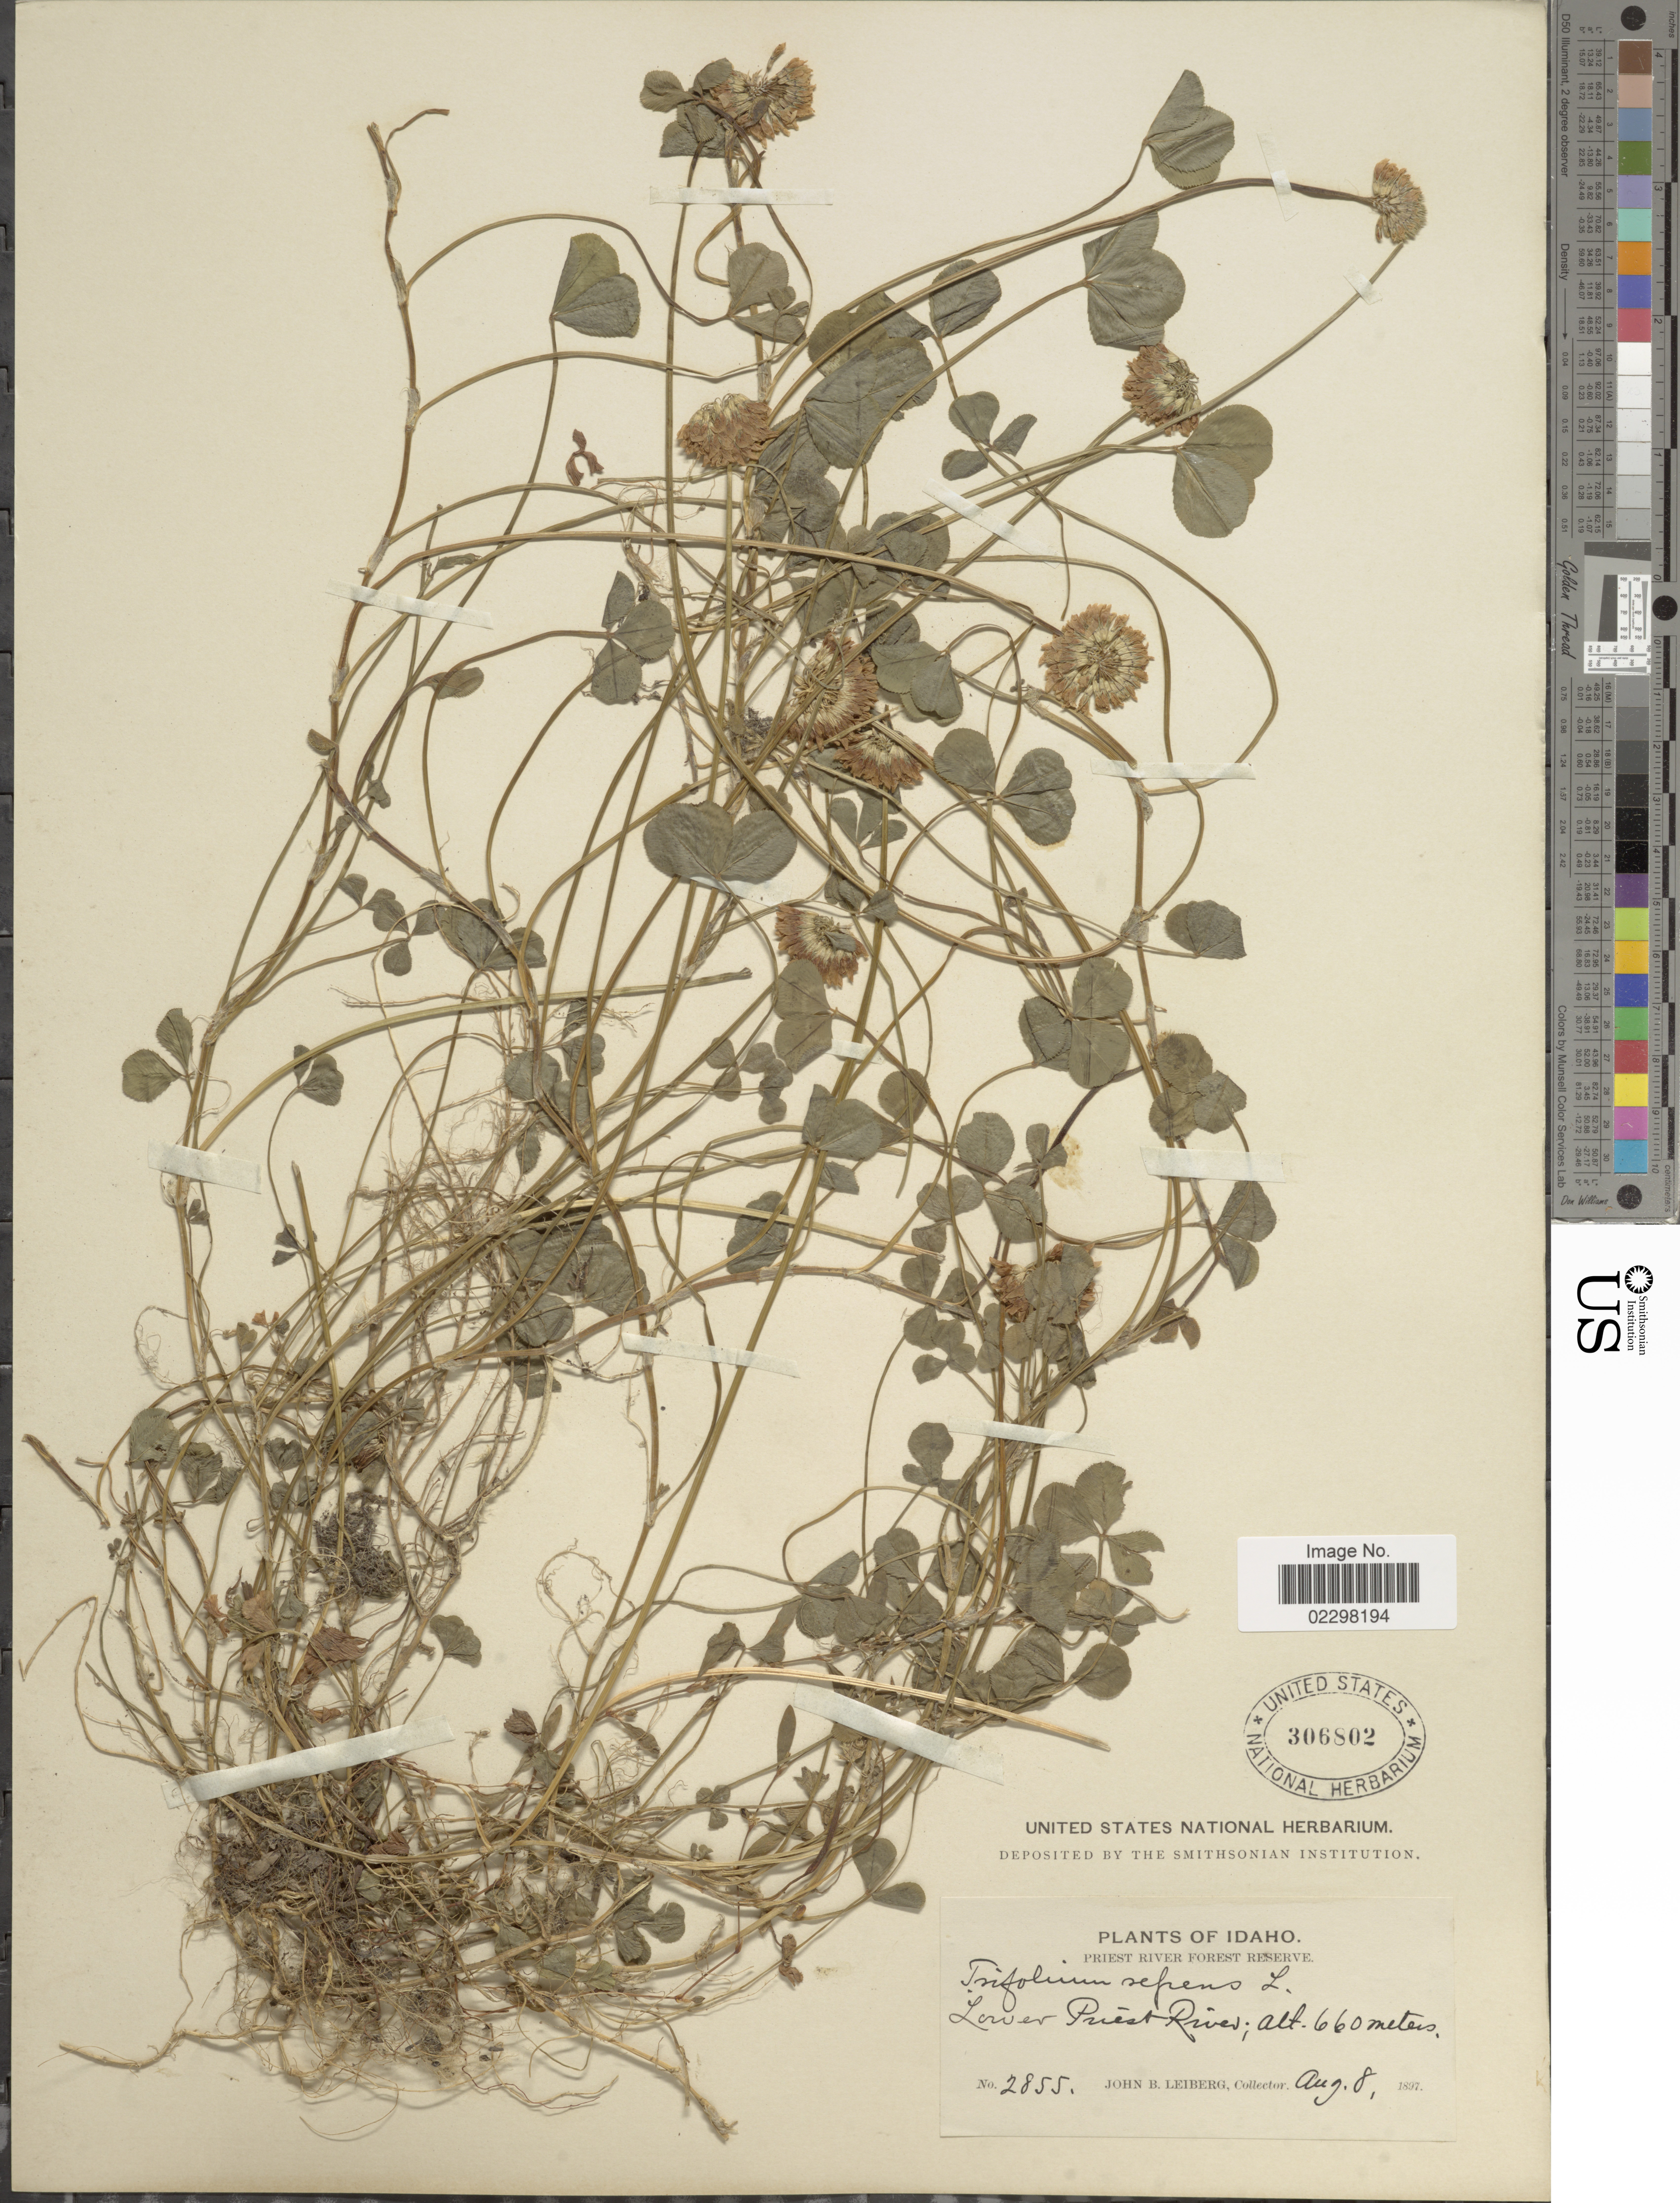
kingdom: Plantae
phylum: Tracheophyta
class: Magnoliopsida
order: Fabales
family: Fabaceae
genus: Trifolium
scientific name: Trifolium repens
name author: L.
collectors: J. Leiberg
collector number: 2855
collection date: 1897-08-08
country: United States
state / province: Idaho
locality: Lower Priest River, Pries River Forest Reserve.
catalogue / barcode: US 306802